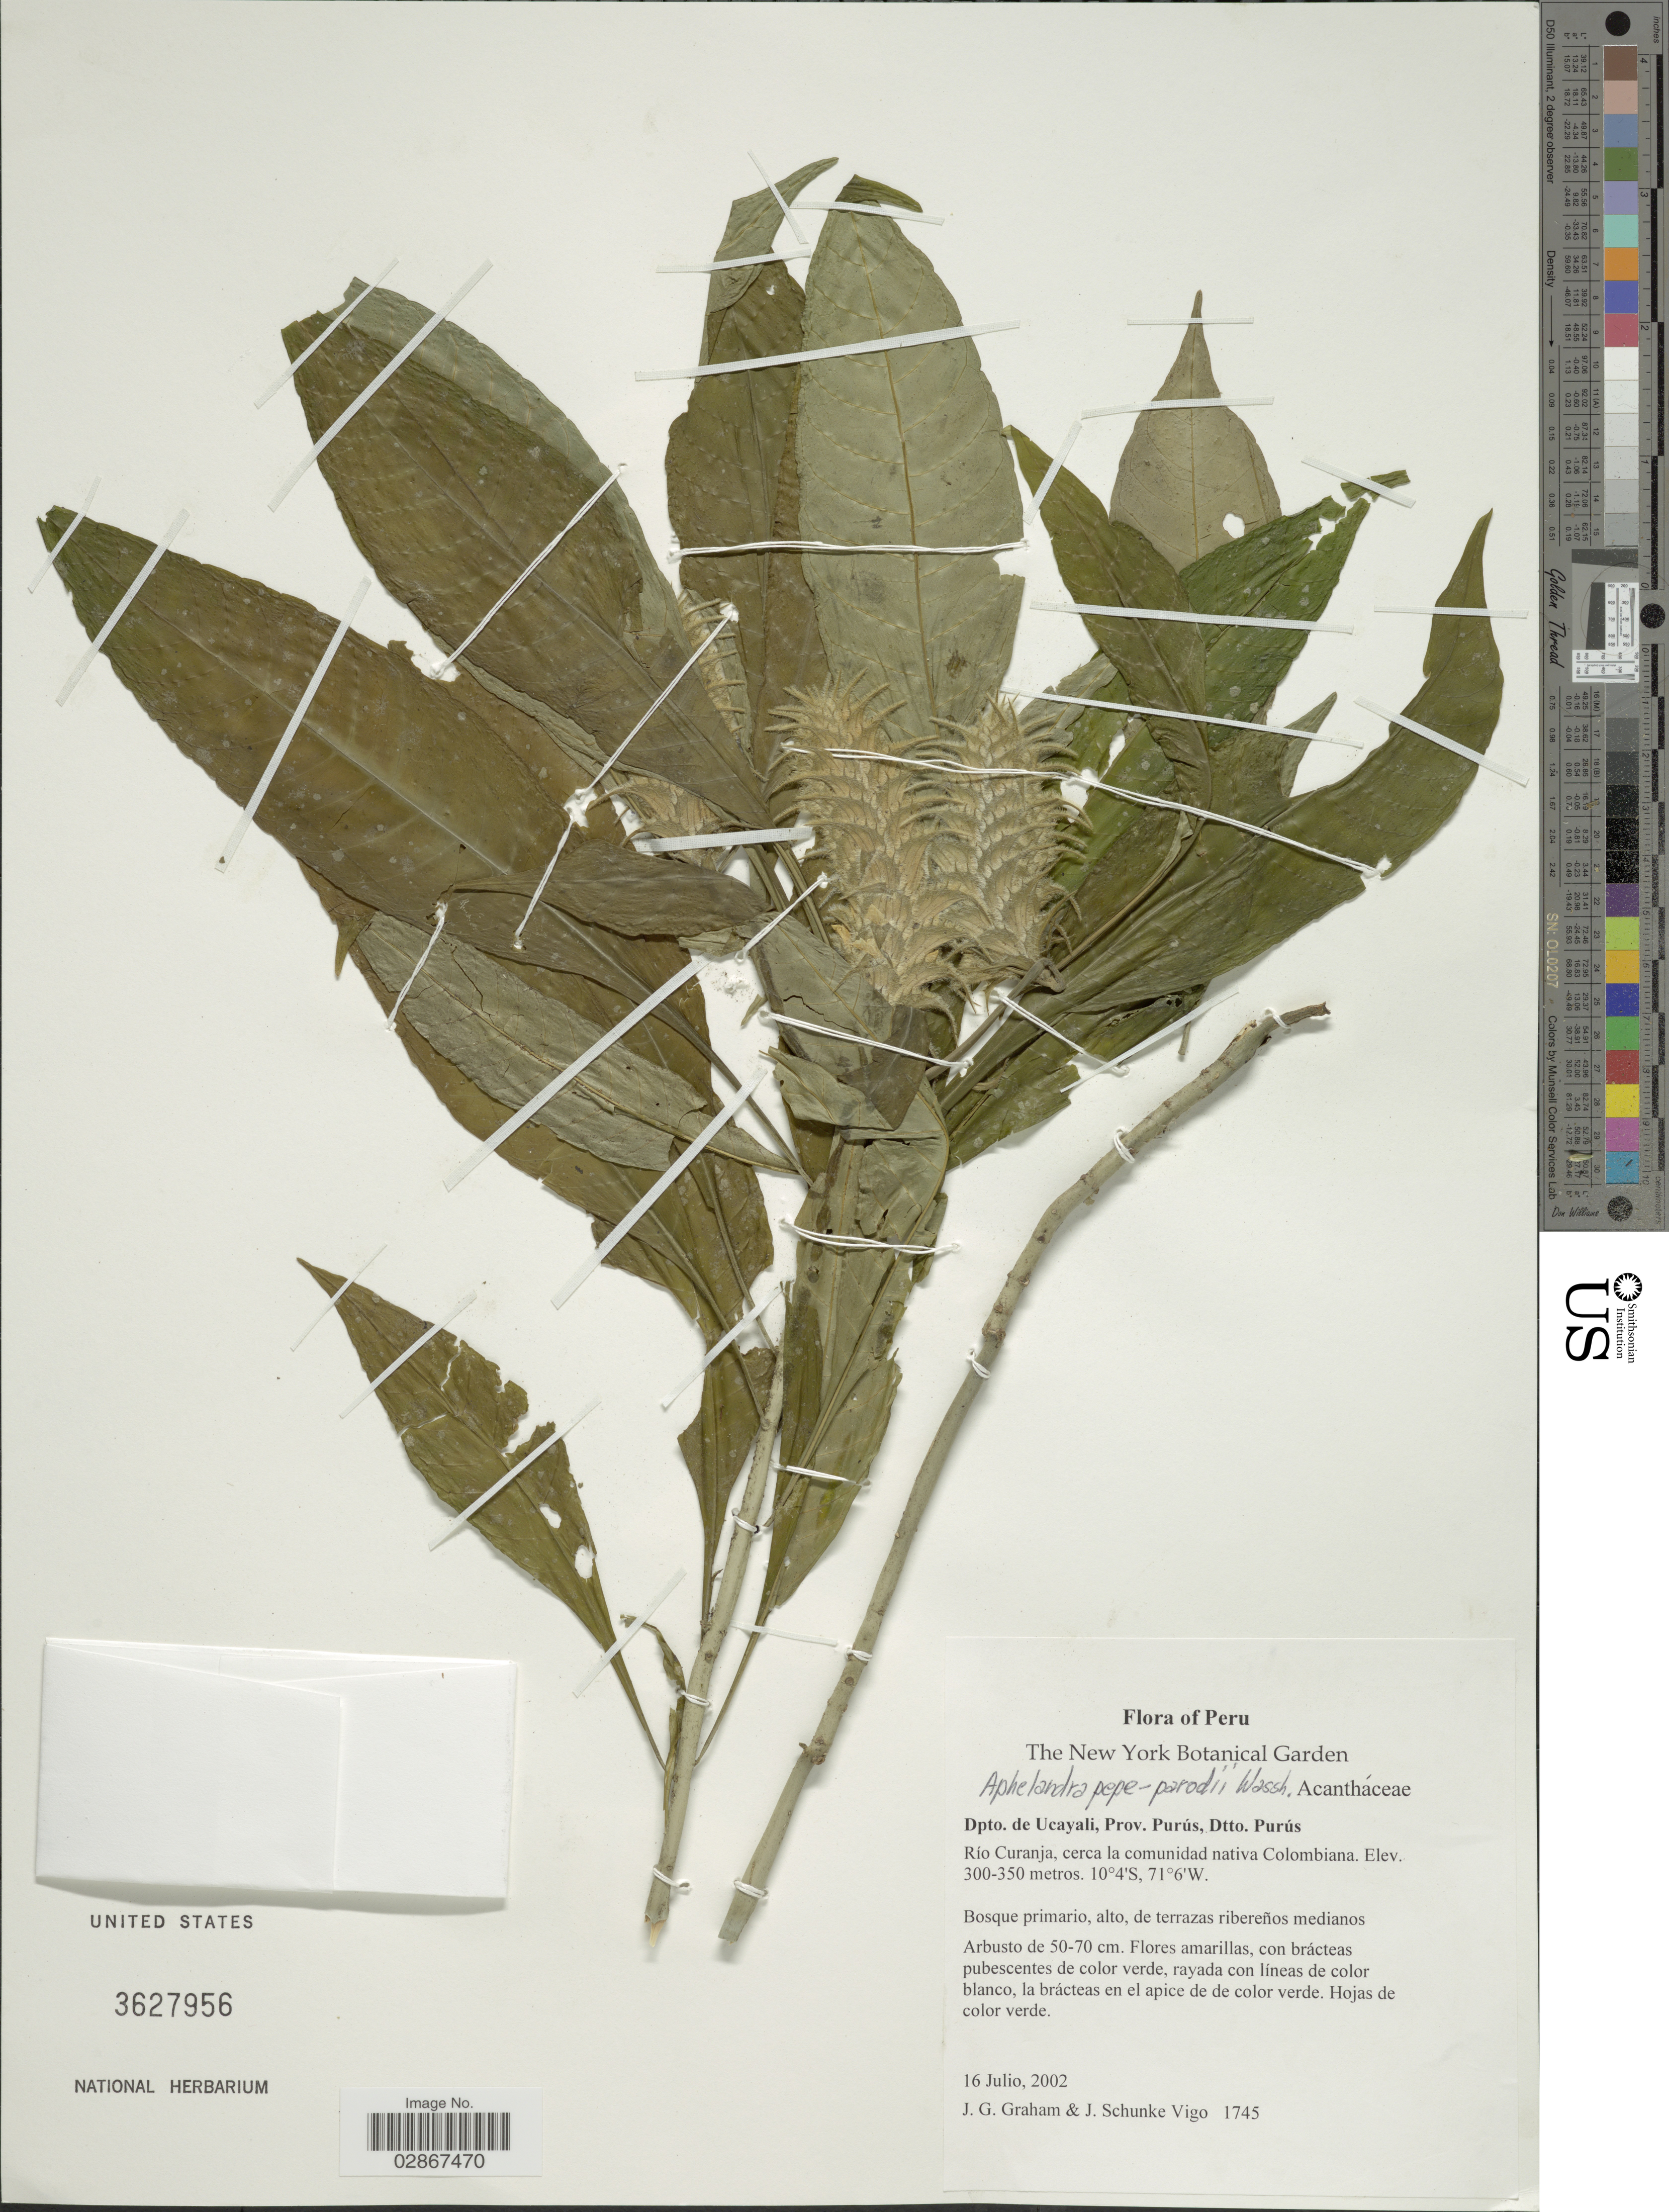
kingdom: Plantae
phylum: Tracheophyta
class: Magnoliopsida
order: Lamiales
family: Acanthaceae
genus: Aphelandra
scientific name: Aphelandra pepe-parodii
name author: Wassh.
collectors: J. Graham & J. Schunke Vigo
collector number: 1745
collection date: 2002-07-16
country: Peru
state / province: Ucayali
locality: Dpto. de Ucayali, Prov. Purús, Dtto. Purús. Río Curanja, cerca la comunidad nativa Colombiana.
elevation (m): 300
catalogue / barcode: US 3627956